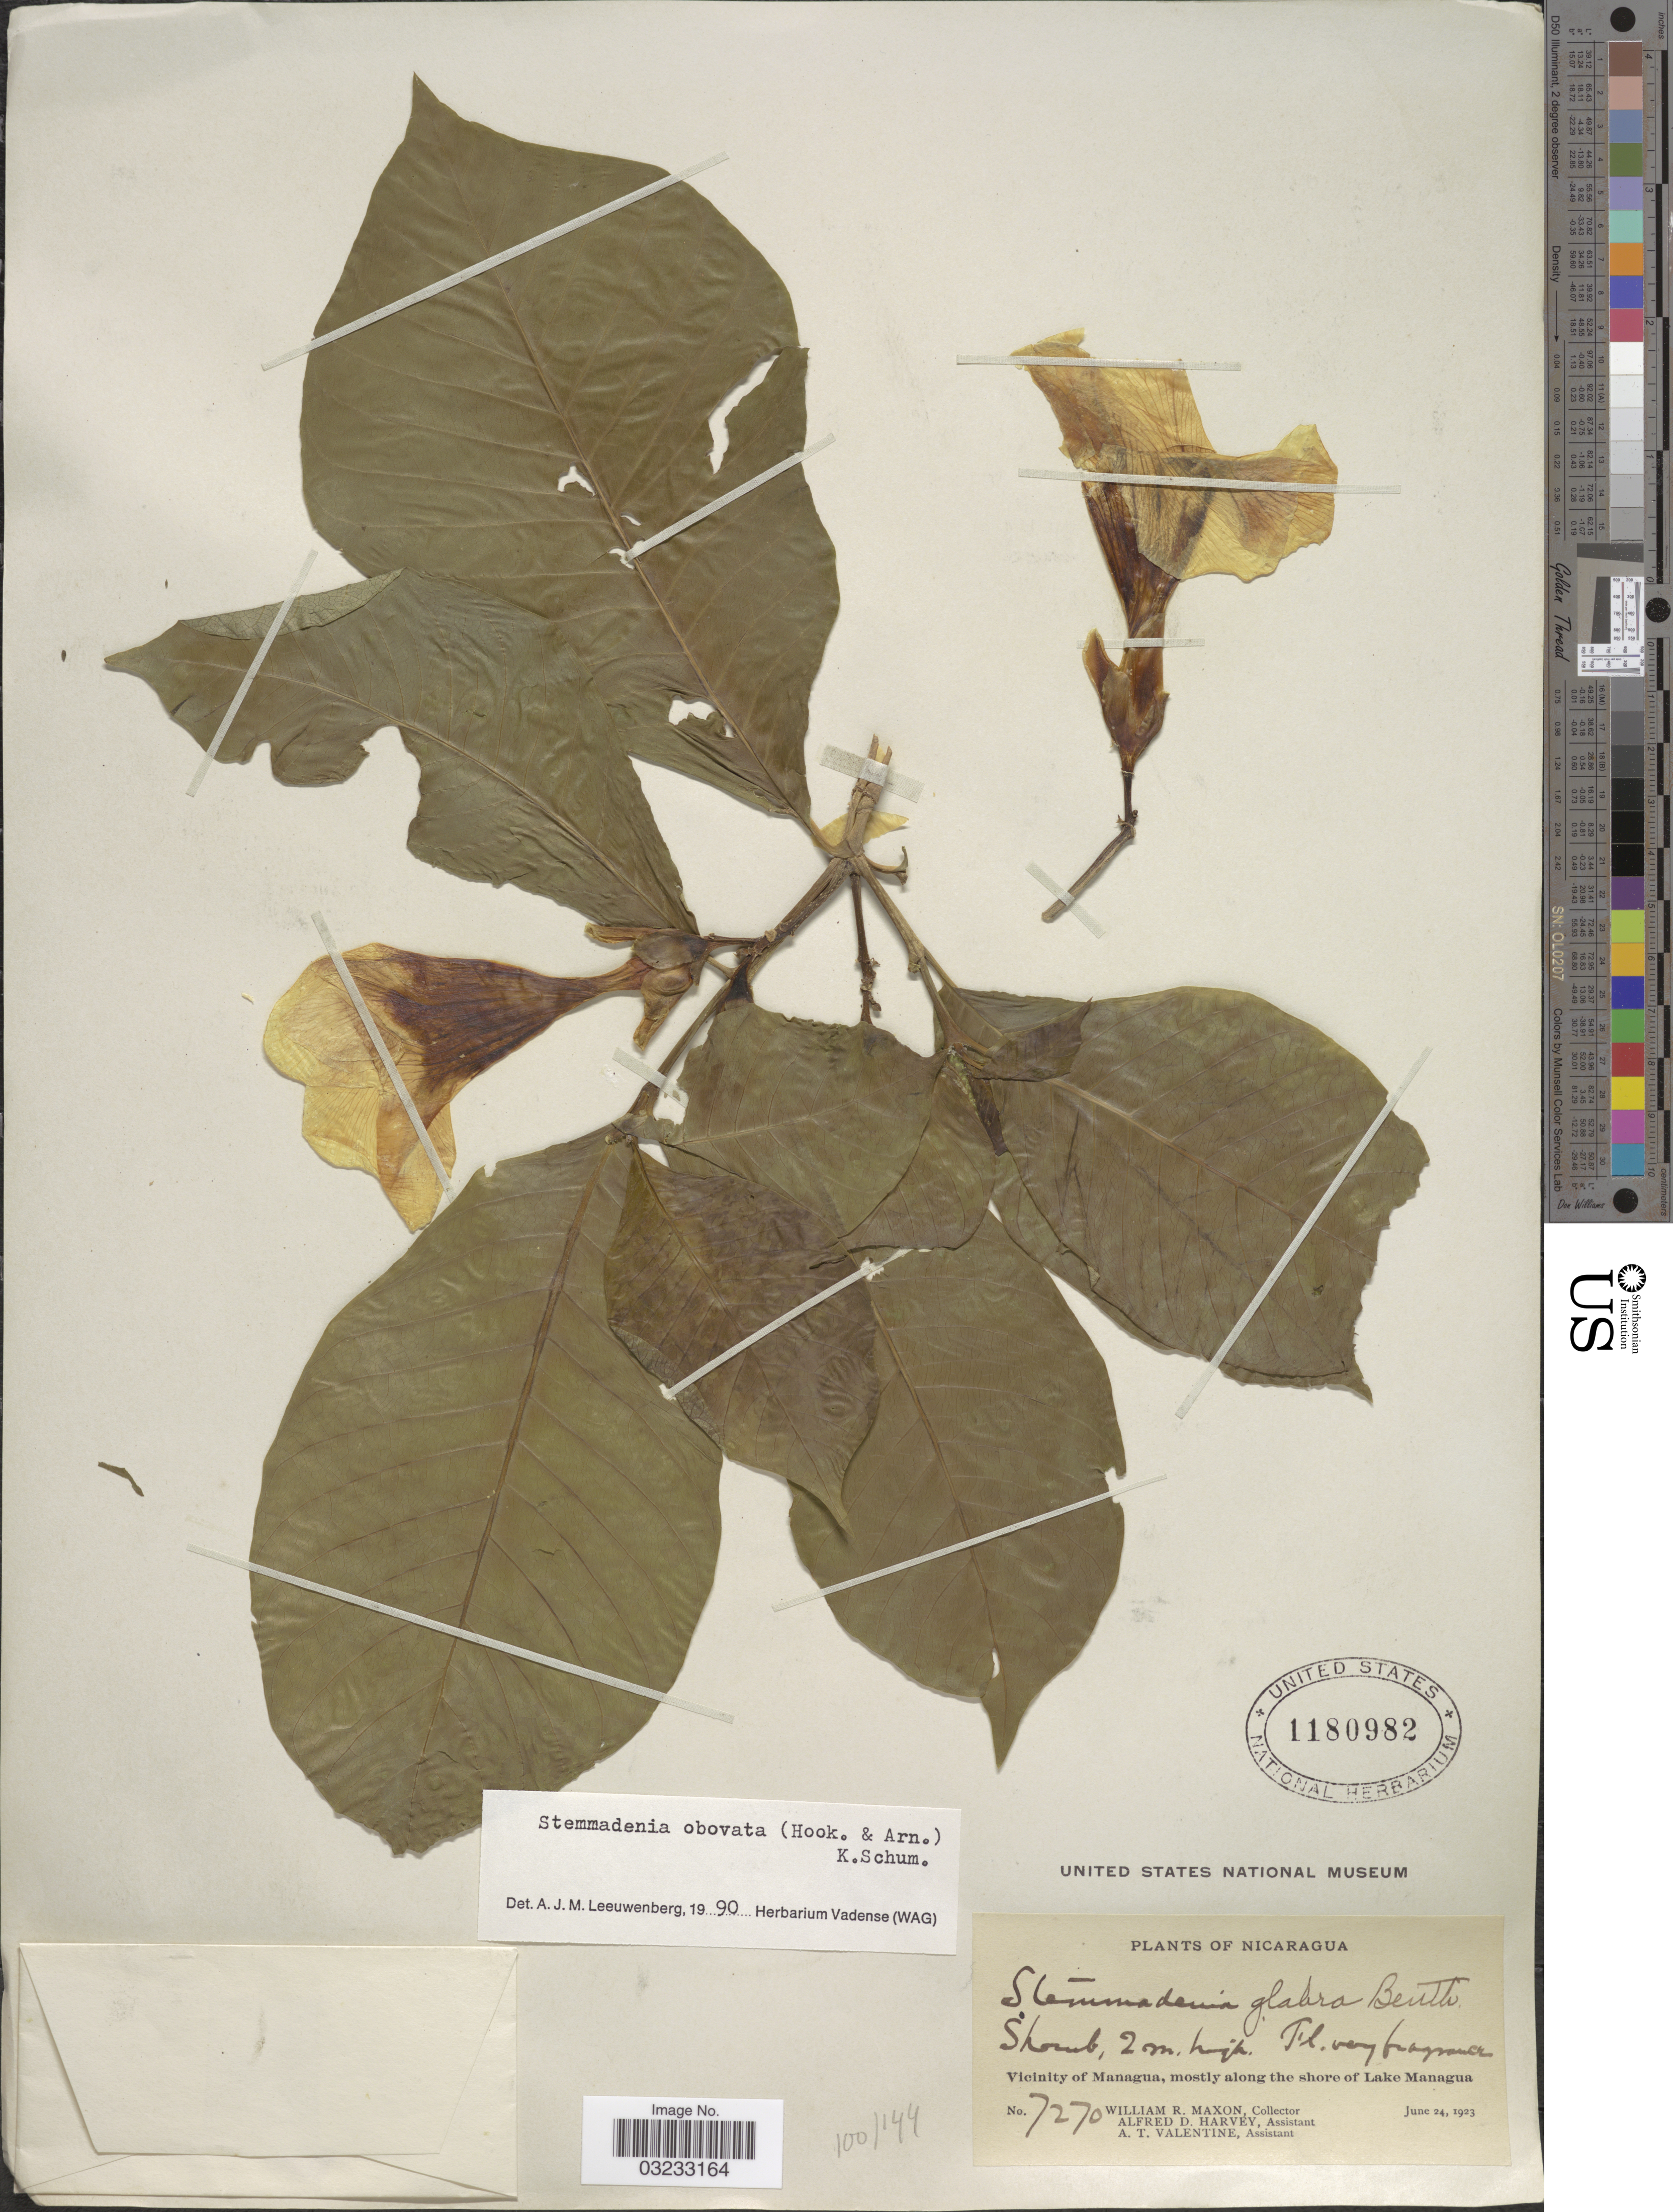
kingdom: Plantae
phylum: Tracheophyta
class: Magnoliopsida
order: Gentianales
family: Apocynaceae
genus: Stemmadenia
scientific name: Stemmadenia obovata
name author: (Hook. & Arn.) K. Schum.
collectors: W. R. Maxon, A. D. Harvey & A. Valentine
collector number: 7270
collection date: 1923-06-24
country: Nicaragua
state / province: Managua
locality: Vicinity of Managua, mostly along the shore of Lake Managua.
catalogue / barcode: US 1180982